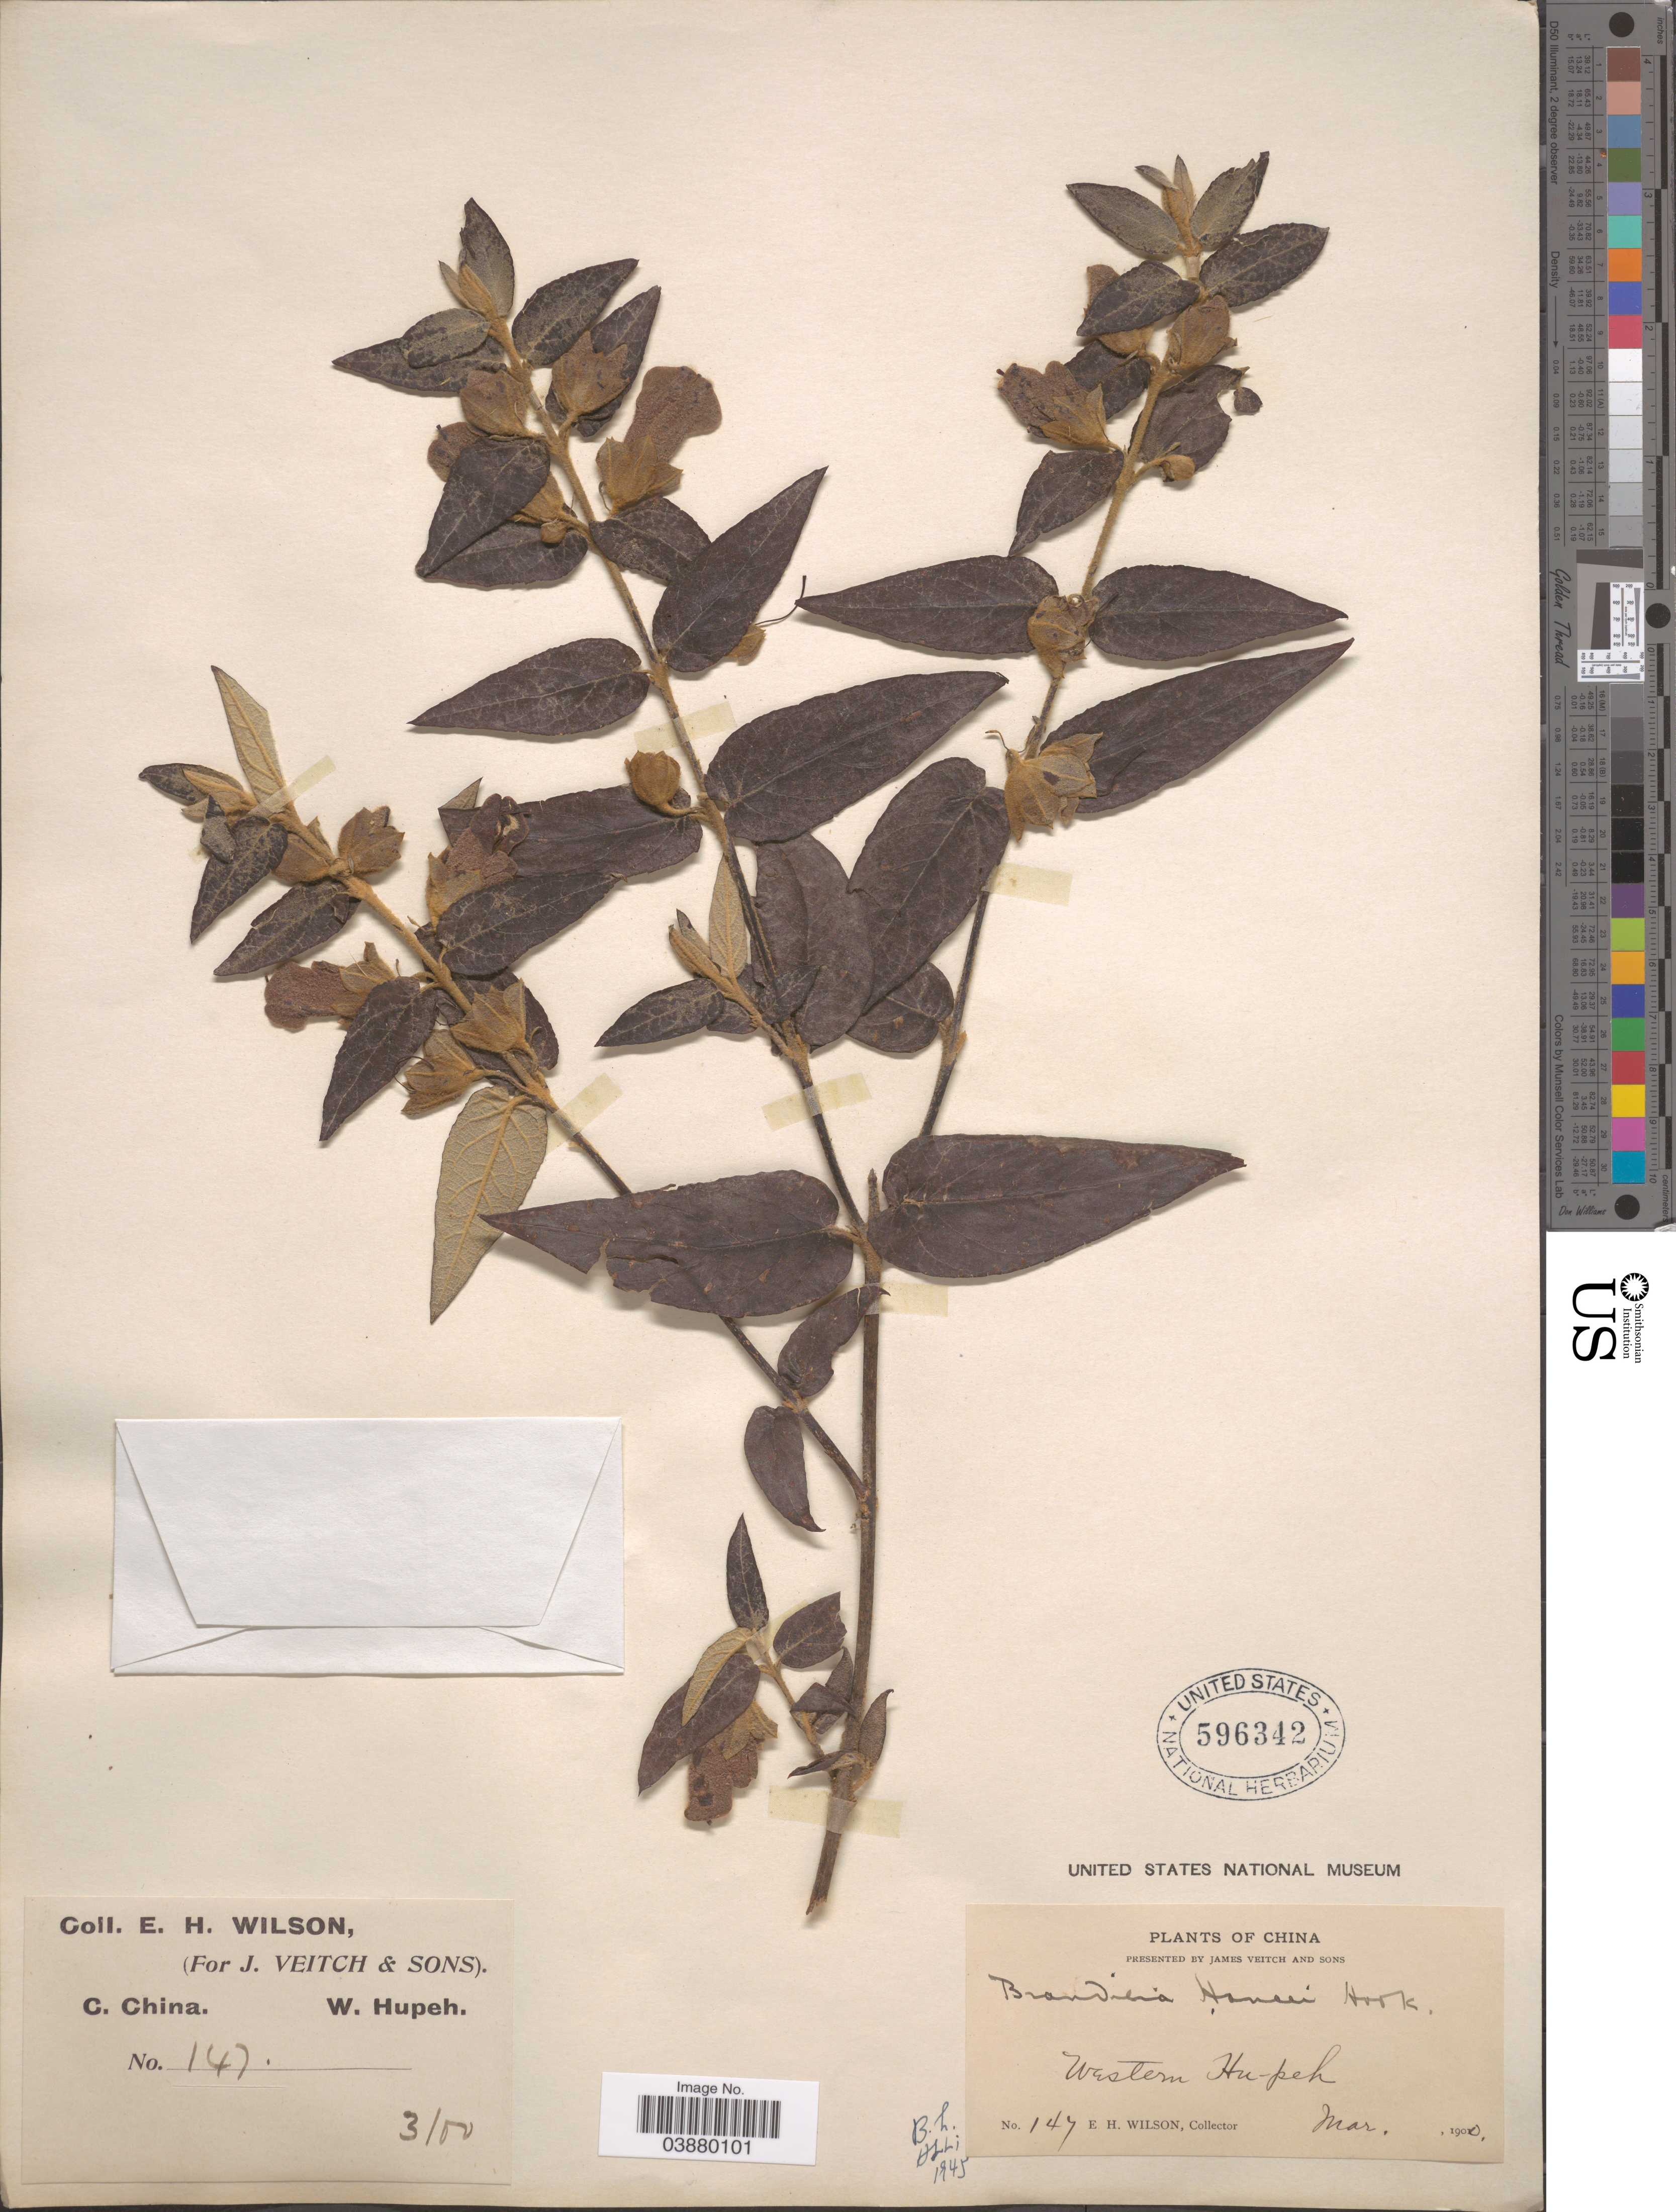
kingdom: Plantae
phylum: Tracheophyta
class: Magnoliopsida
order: Lamiales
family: Orobanchaceae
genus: Brandisia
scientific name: Brandisia hancei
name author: Hook. f.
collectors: E. Wilson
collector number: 147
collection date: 1900-03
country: China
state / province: Hubei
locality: C. China. Western Hupeh.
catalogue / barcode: US 596342